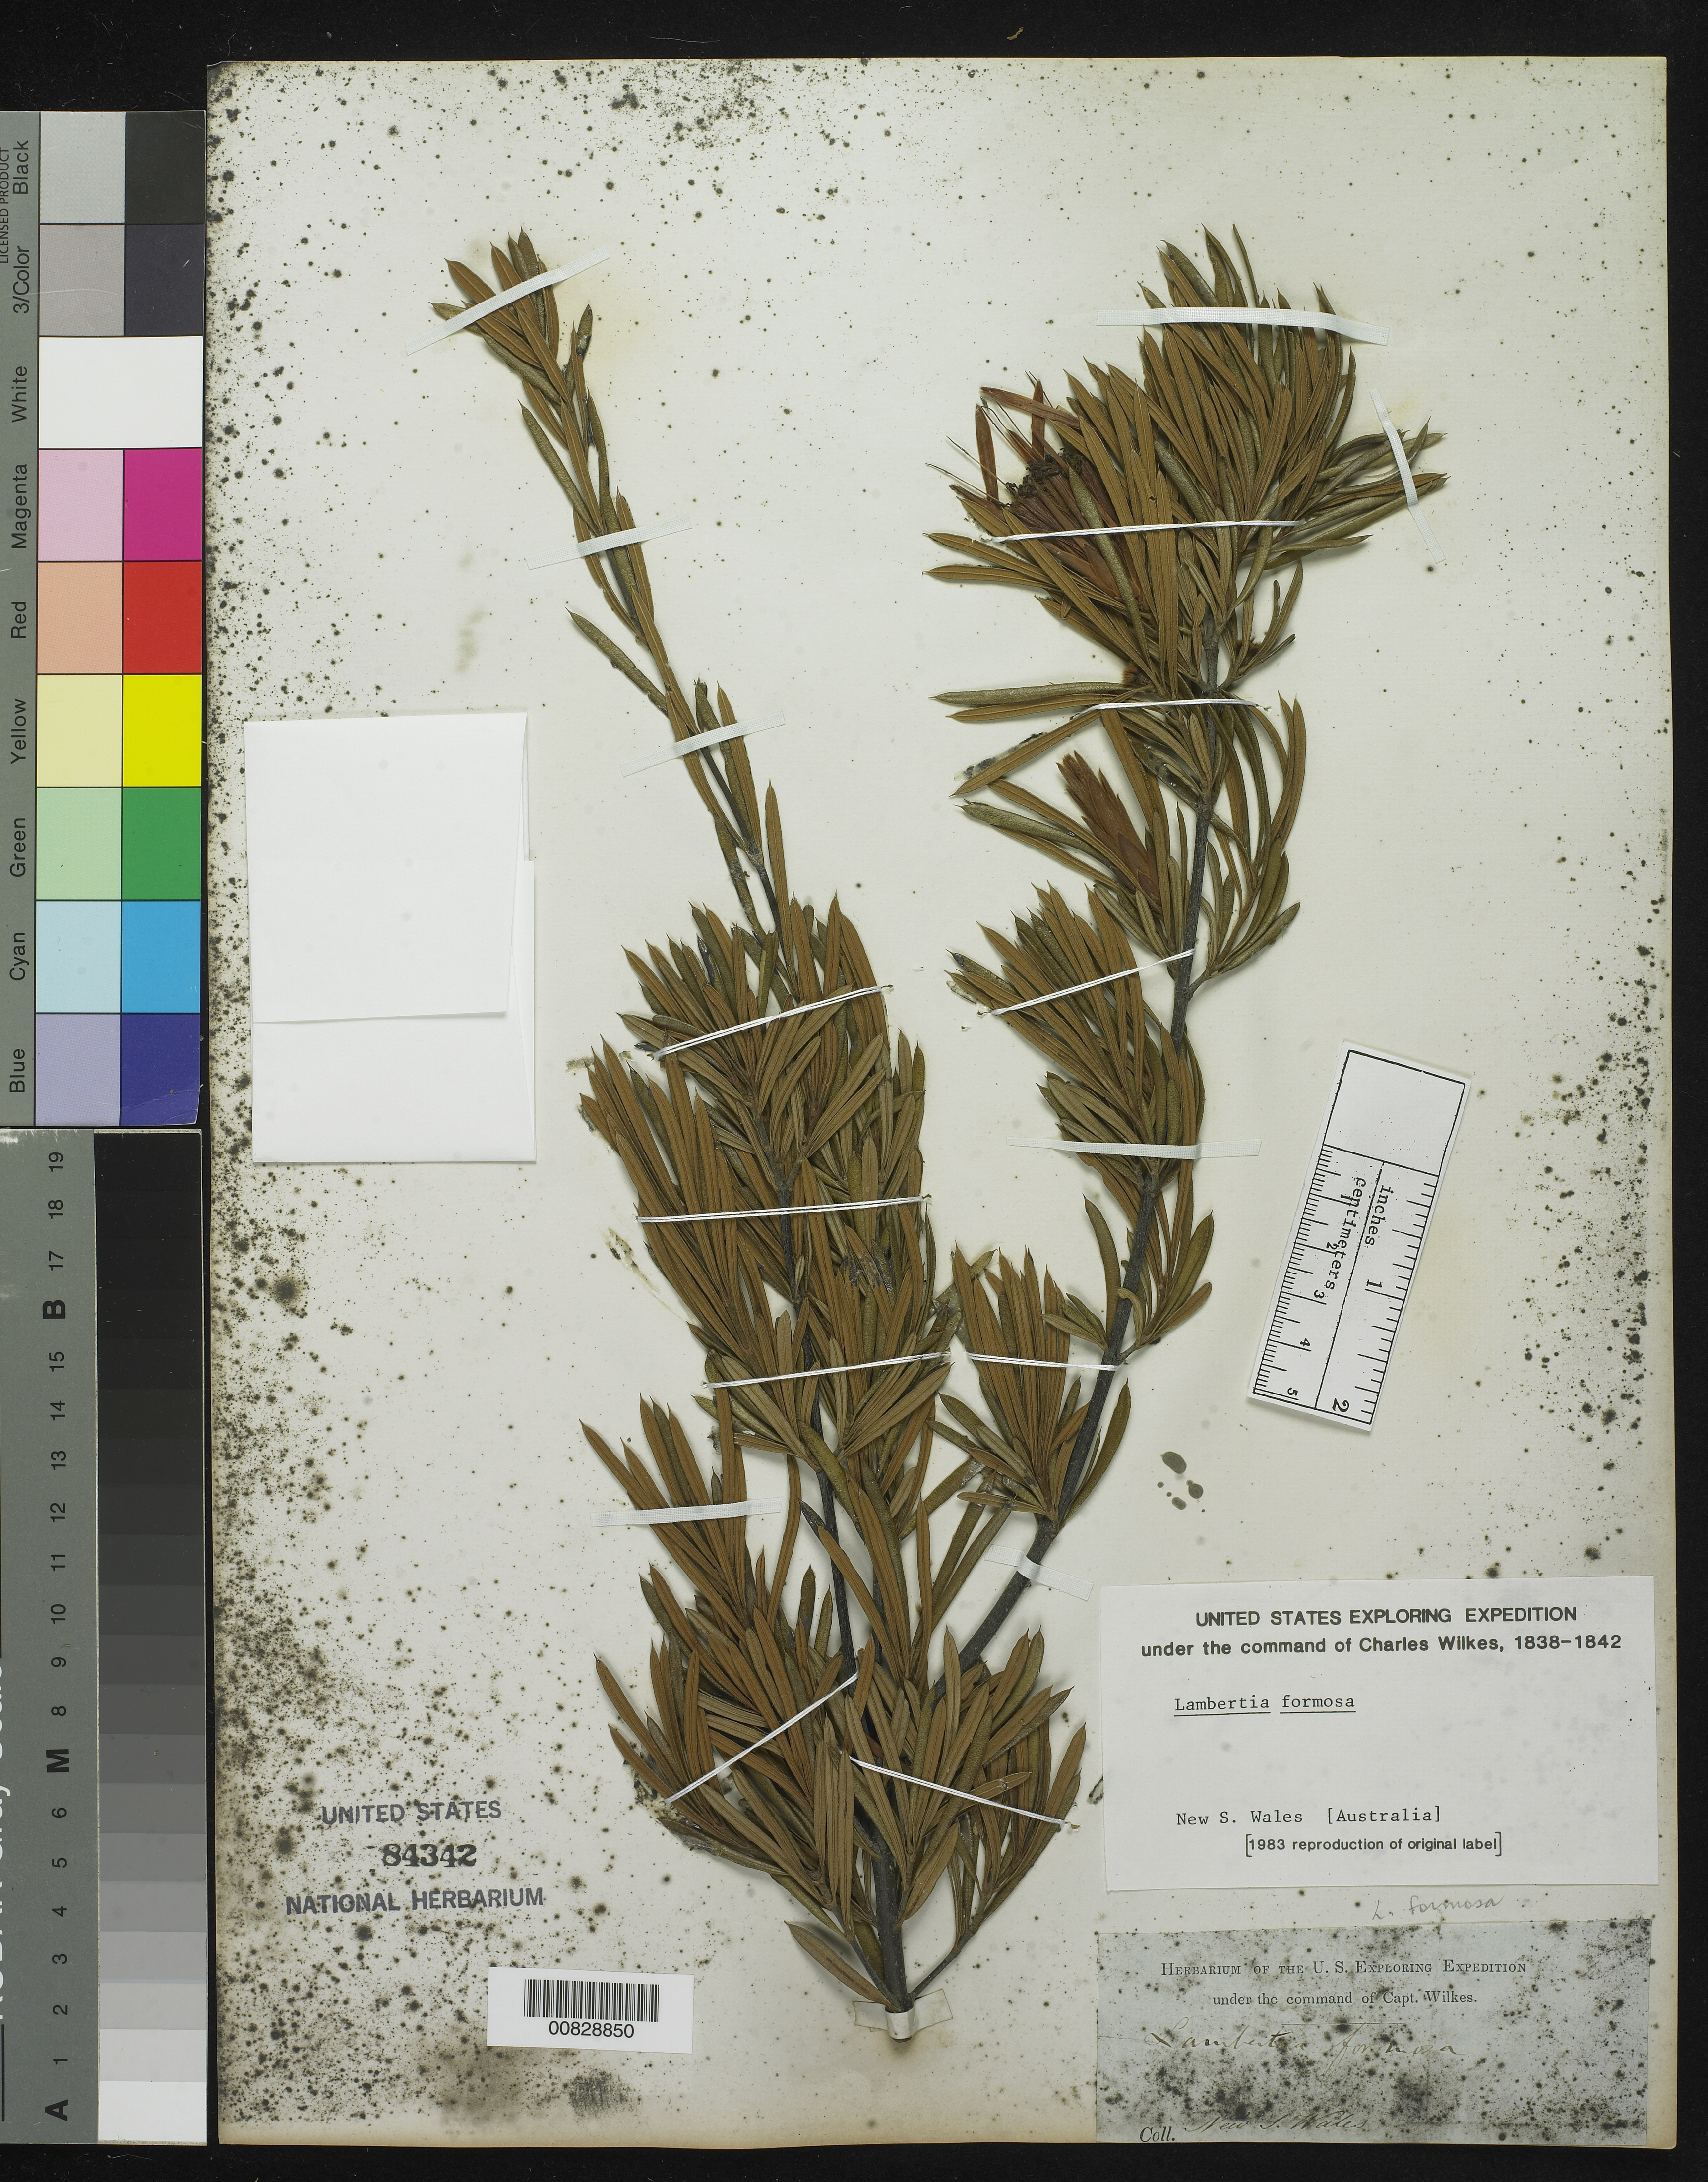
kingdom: Plantae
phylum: Tracheophyta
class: Magnoliopsida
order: Proteales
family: Proteaceae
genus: Lambertia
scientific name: Lambertia formosa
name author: L.S. Sm.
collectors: Wilkes Explor. Exped.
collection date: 1838/1842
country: Australia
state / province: New South Wales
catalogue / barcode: US 84342